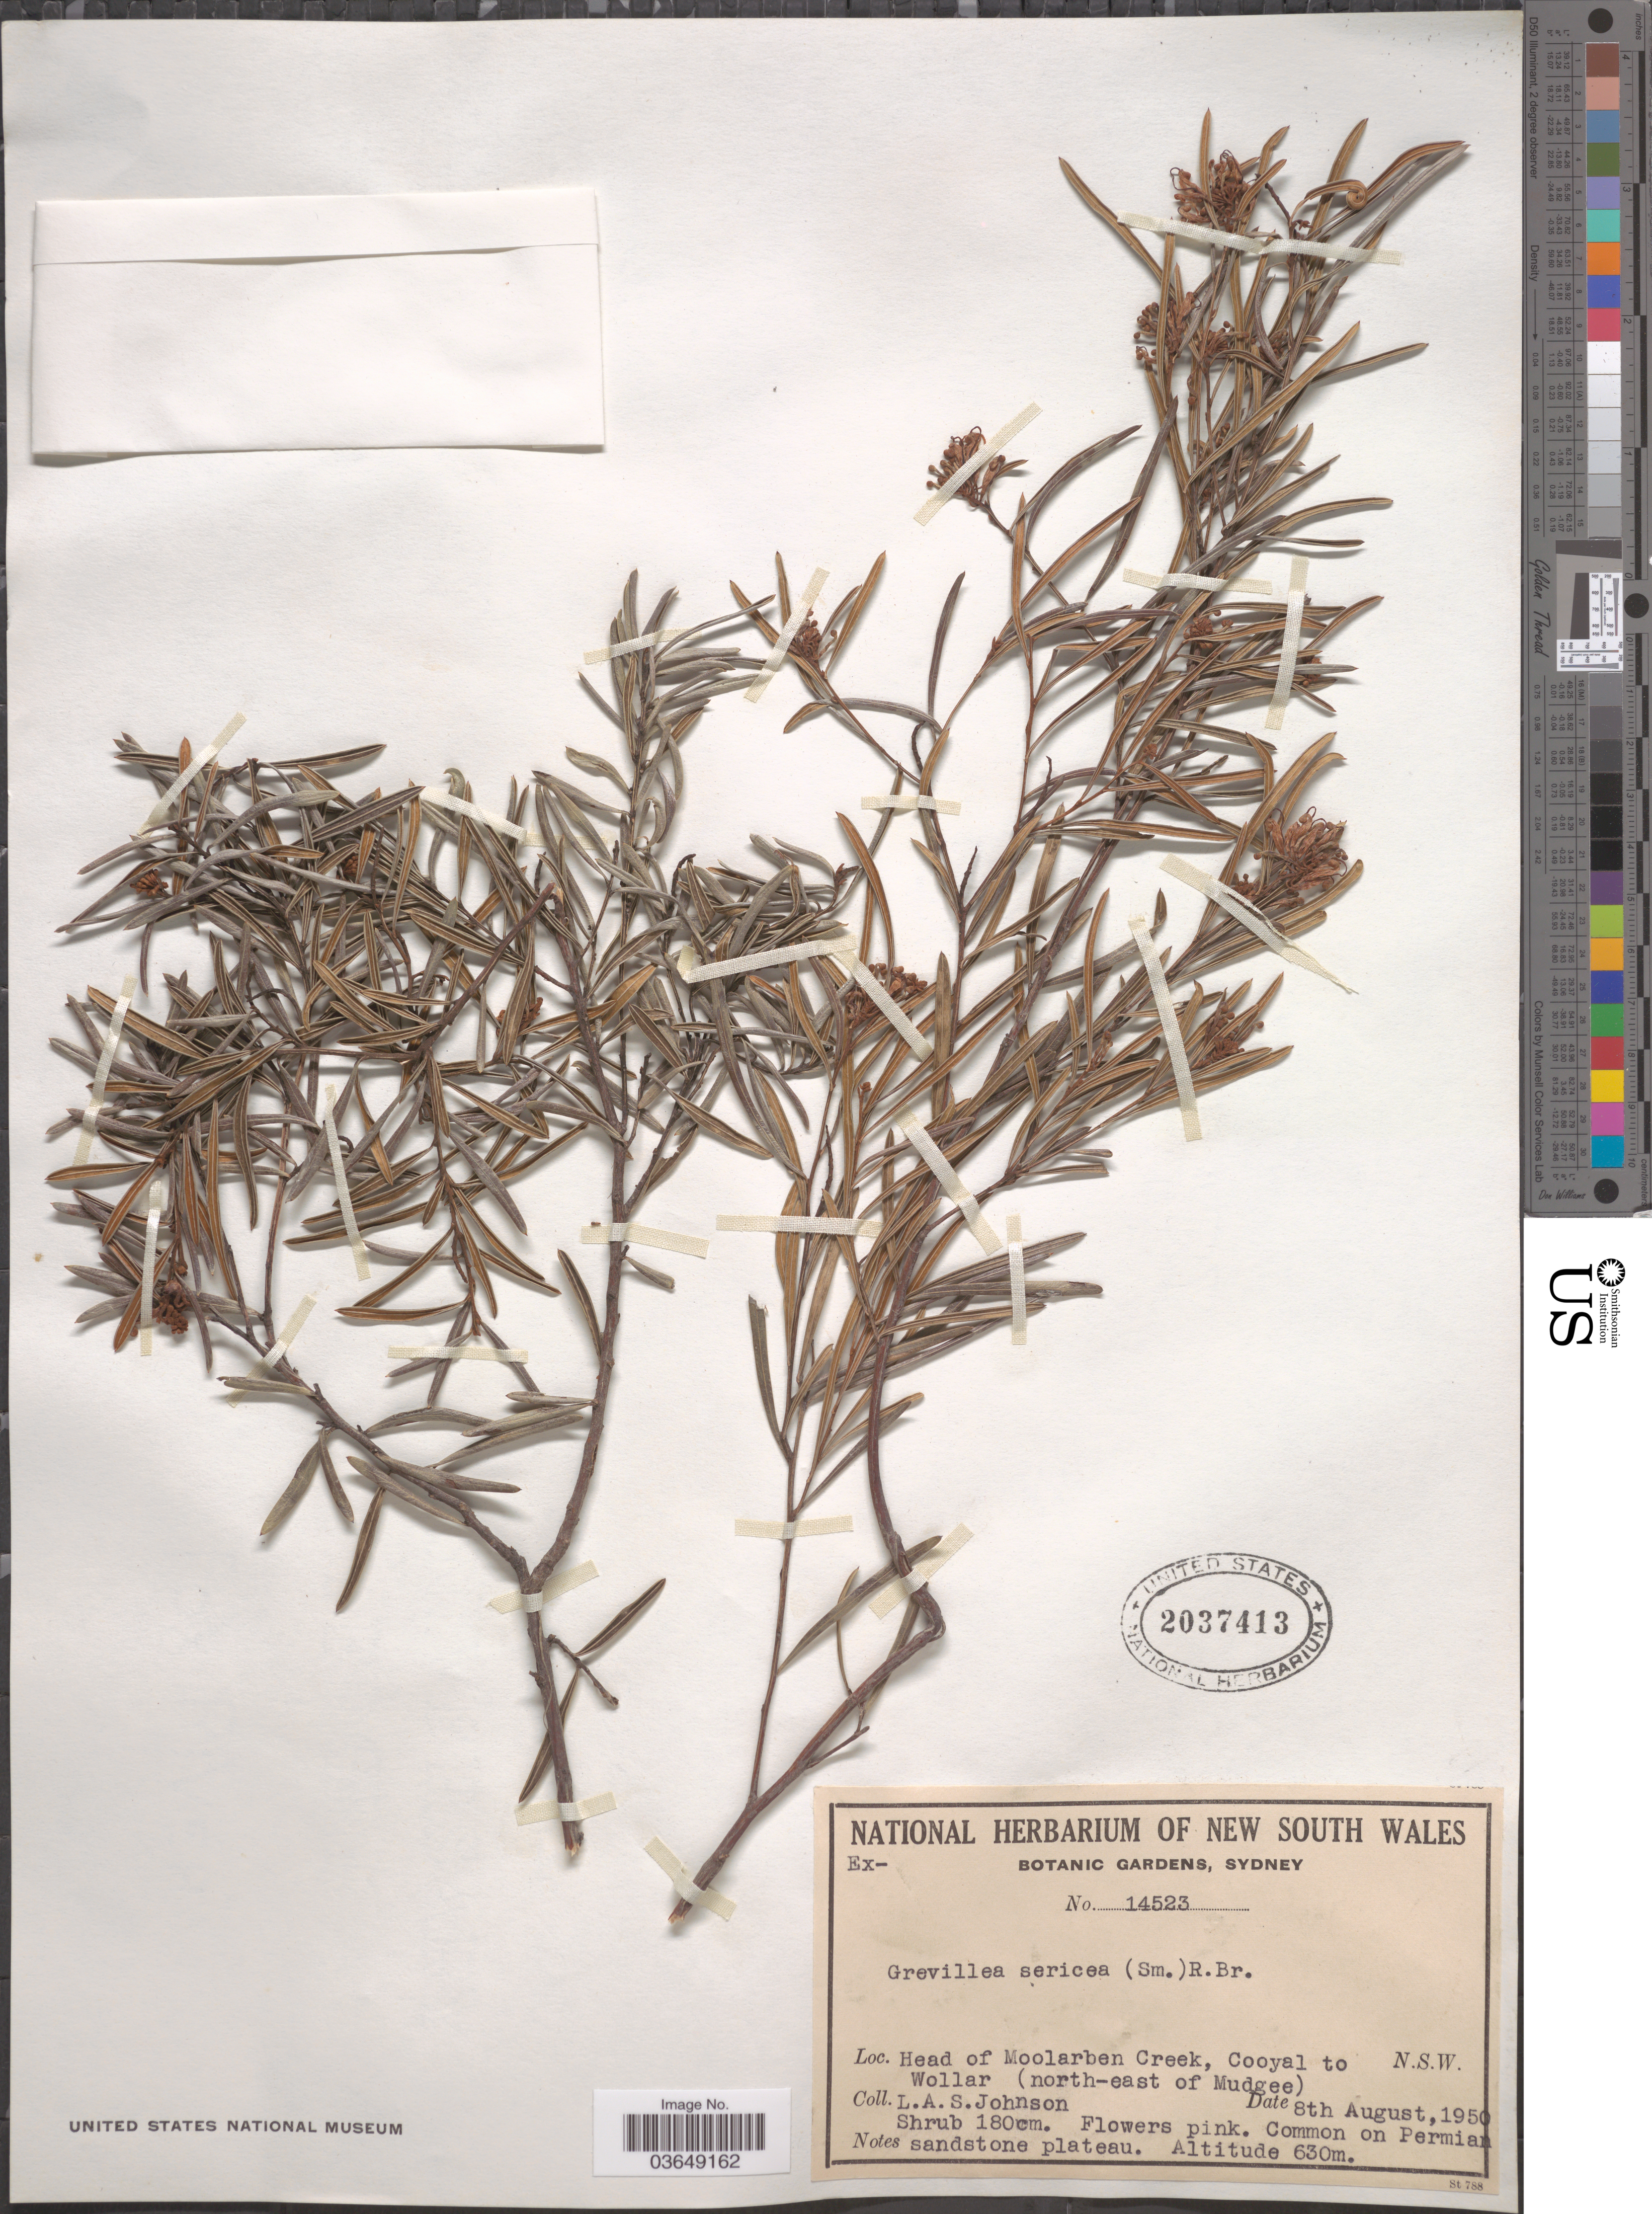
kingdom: Plantae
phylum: Tracheophyta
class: Magnoliopsida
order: Proteales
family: Proteaceae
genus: Grevillea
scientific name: Grevillea sericea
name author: (Sm.) R. Br.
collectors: L. A. S. Johnson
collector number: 14523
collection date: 1950-08-08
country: Australia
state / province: New South Wales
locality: Head of Moolarben Creek, Cooyal to Wollar (north-east of Mudgee).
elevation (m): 630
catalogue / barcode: US 2037413